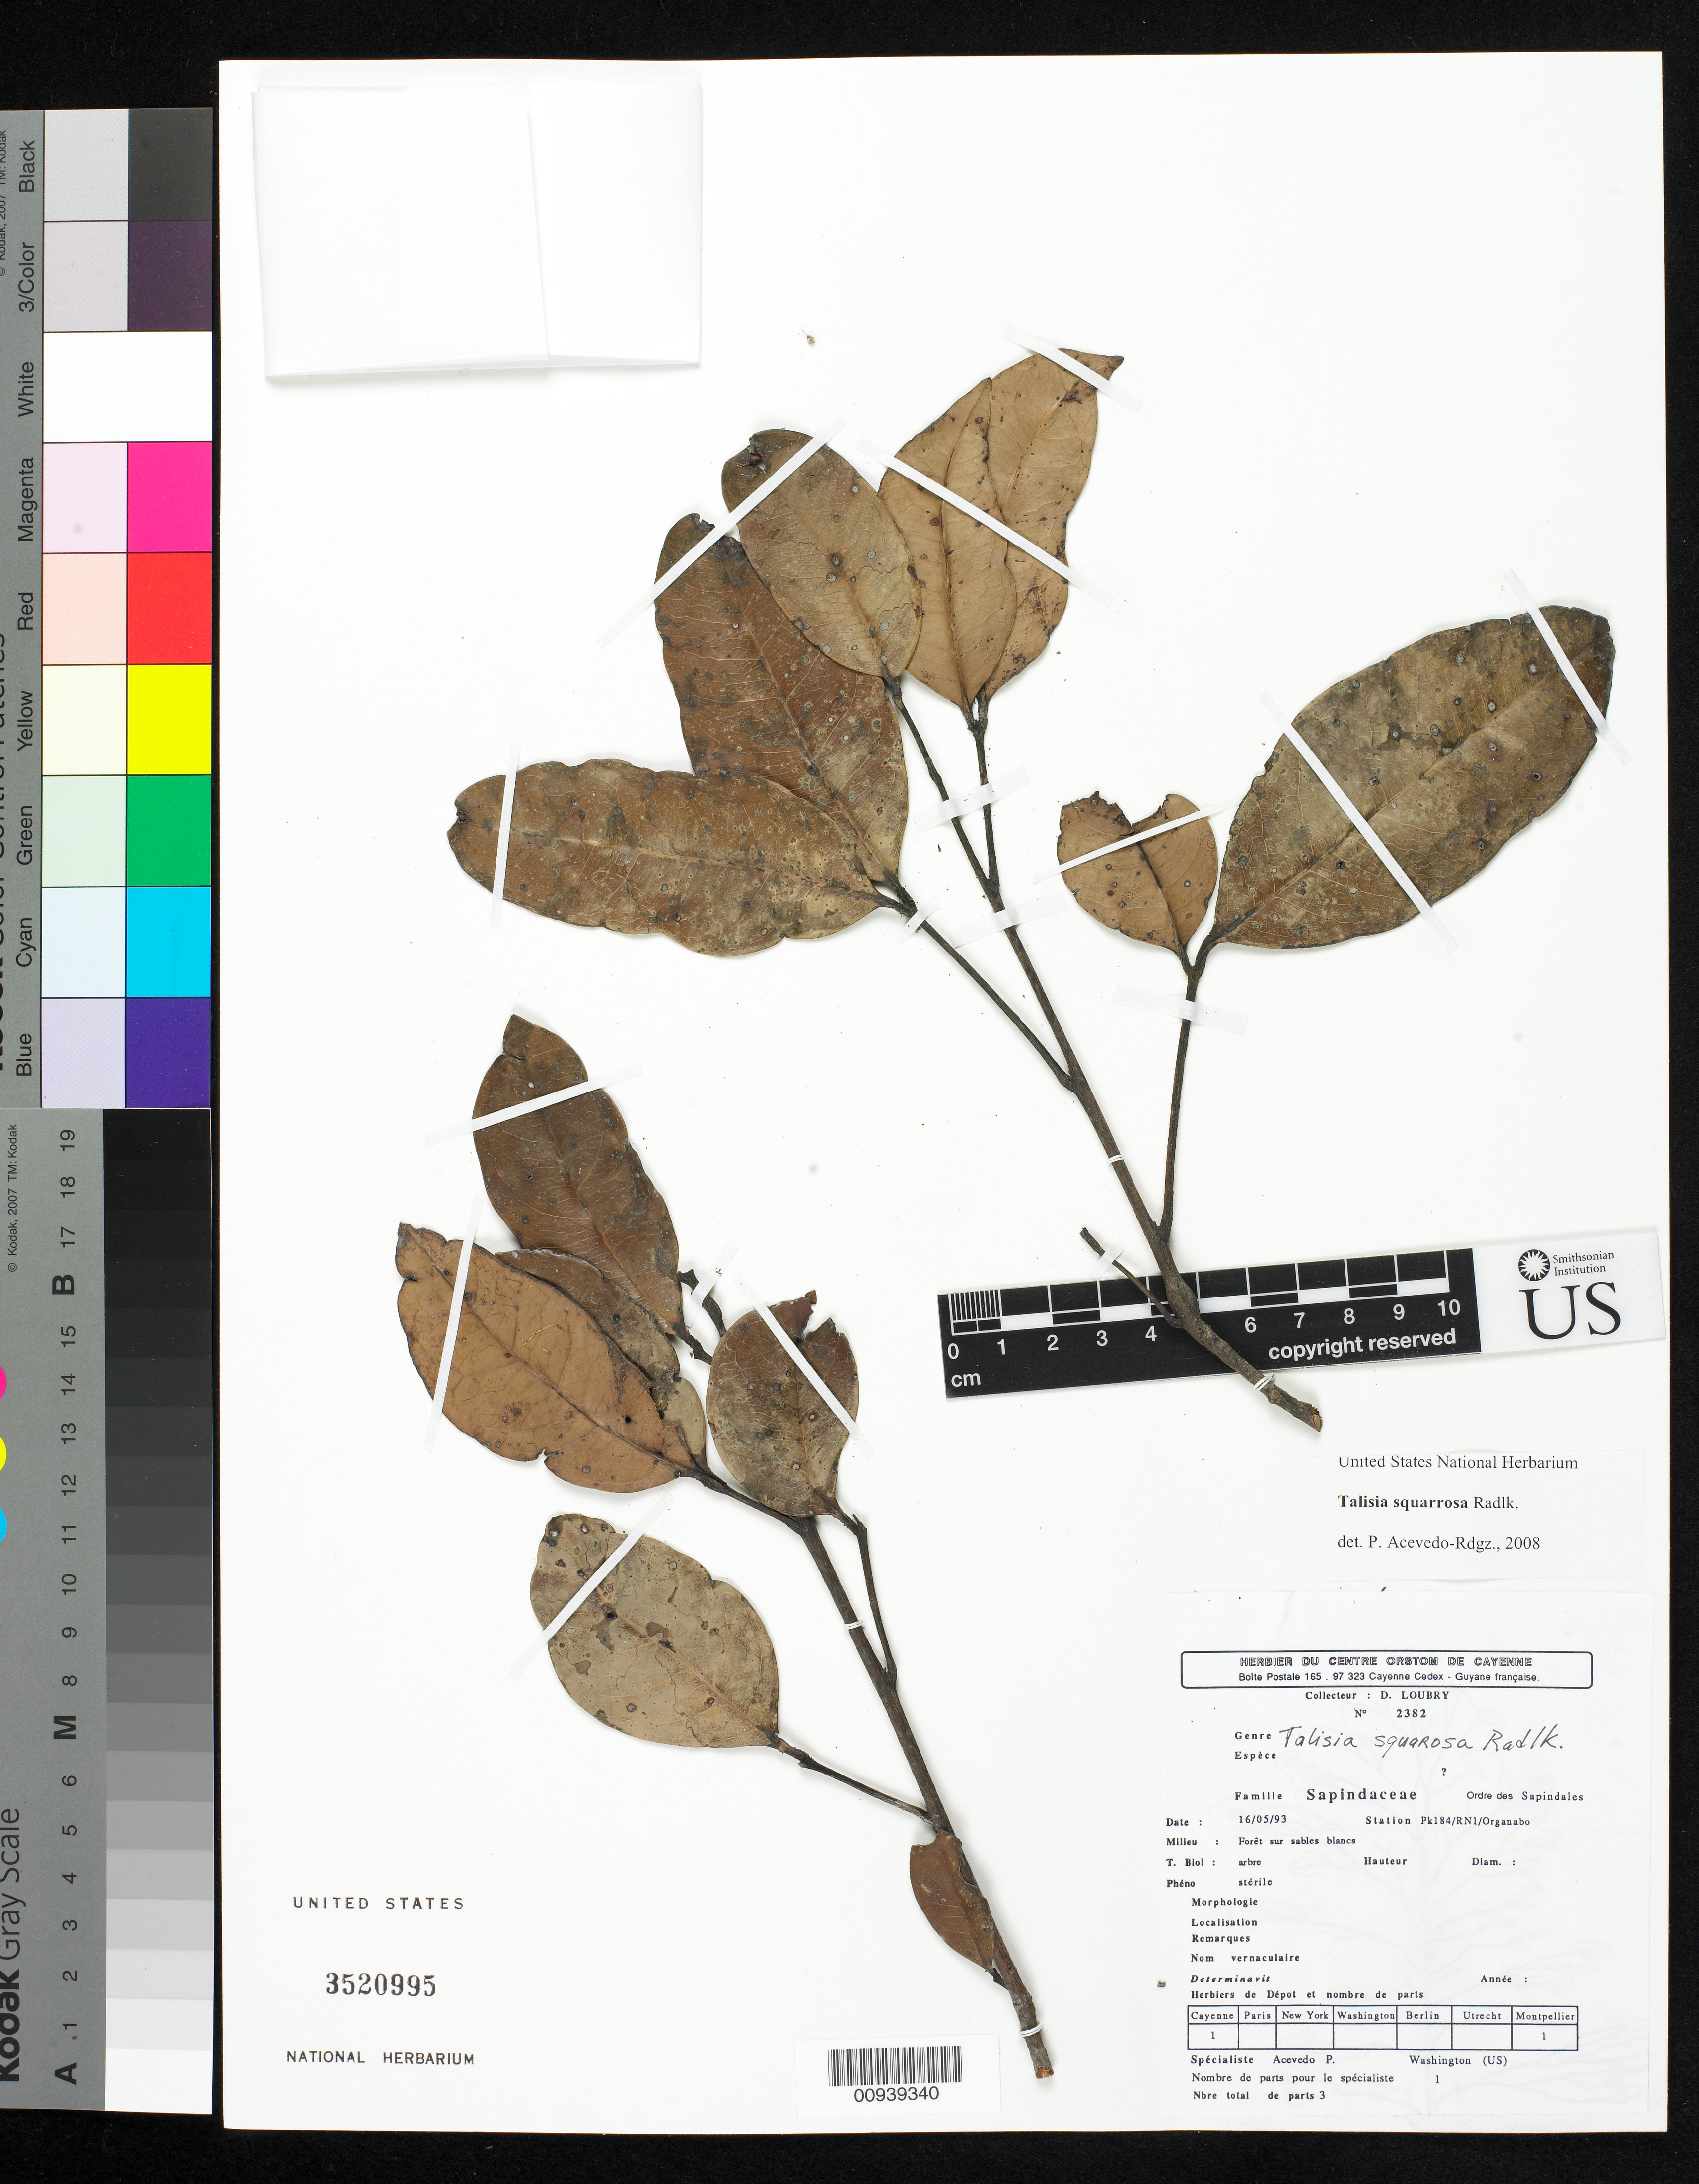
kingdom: Plantae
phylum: Tracheophyta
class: Magnoliopsida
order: Sapindales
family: Sapindaceae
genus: Talisia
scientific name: Talisia squarrosa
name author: Radlk.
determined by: Acevedo-Rodríguez, P., (BOT), Smithsonian Institution - National Museum of Natural History (UNITED STATES)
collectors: D. Loubry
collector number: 2382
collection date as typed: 16-May-93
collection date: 1993-05-16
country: French Guiana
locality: Station Pk184/RN1/Organabo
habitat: Forêt sur sables blancs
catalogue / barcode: US 3520995